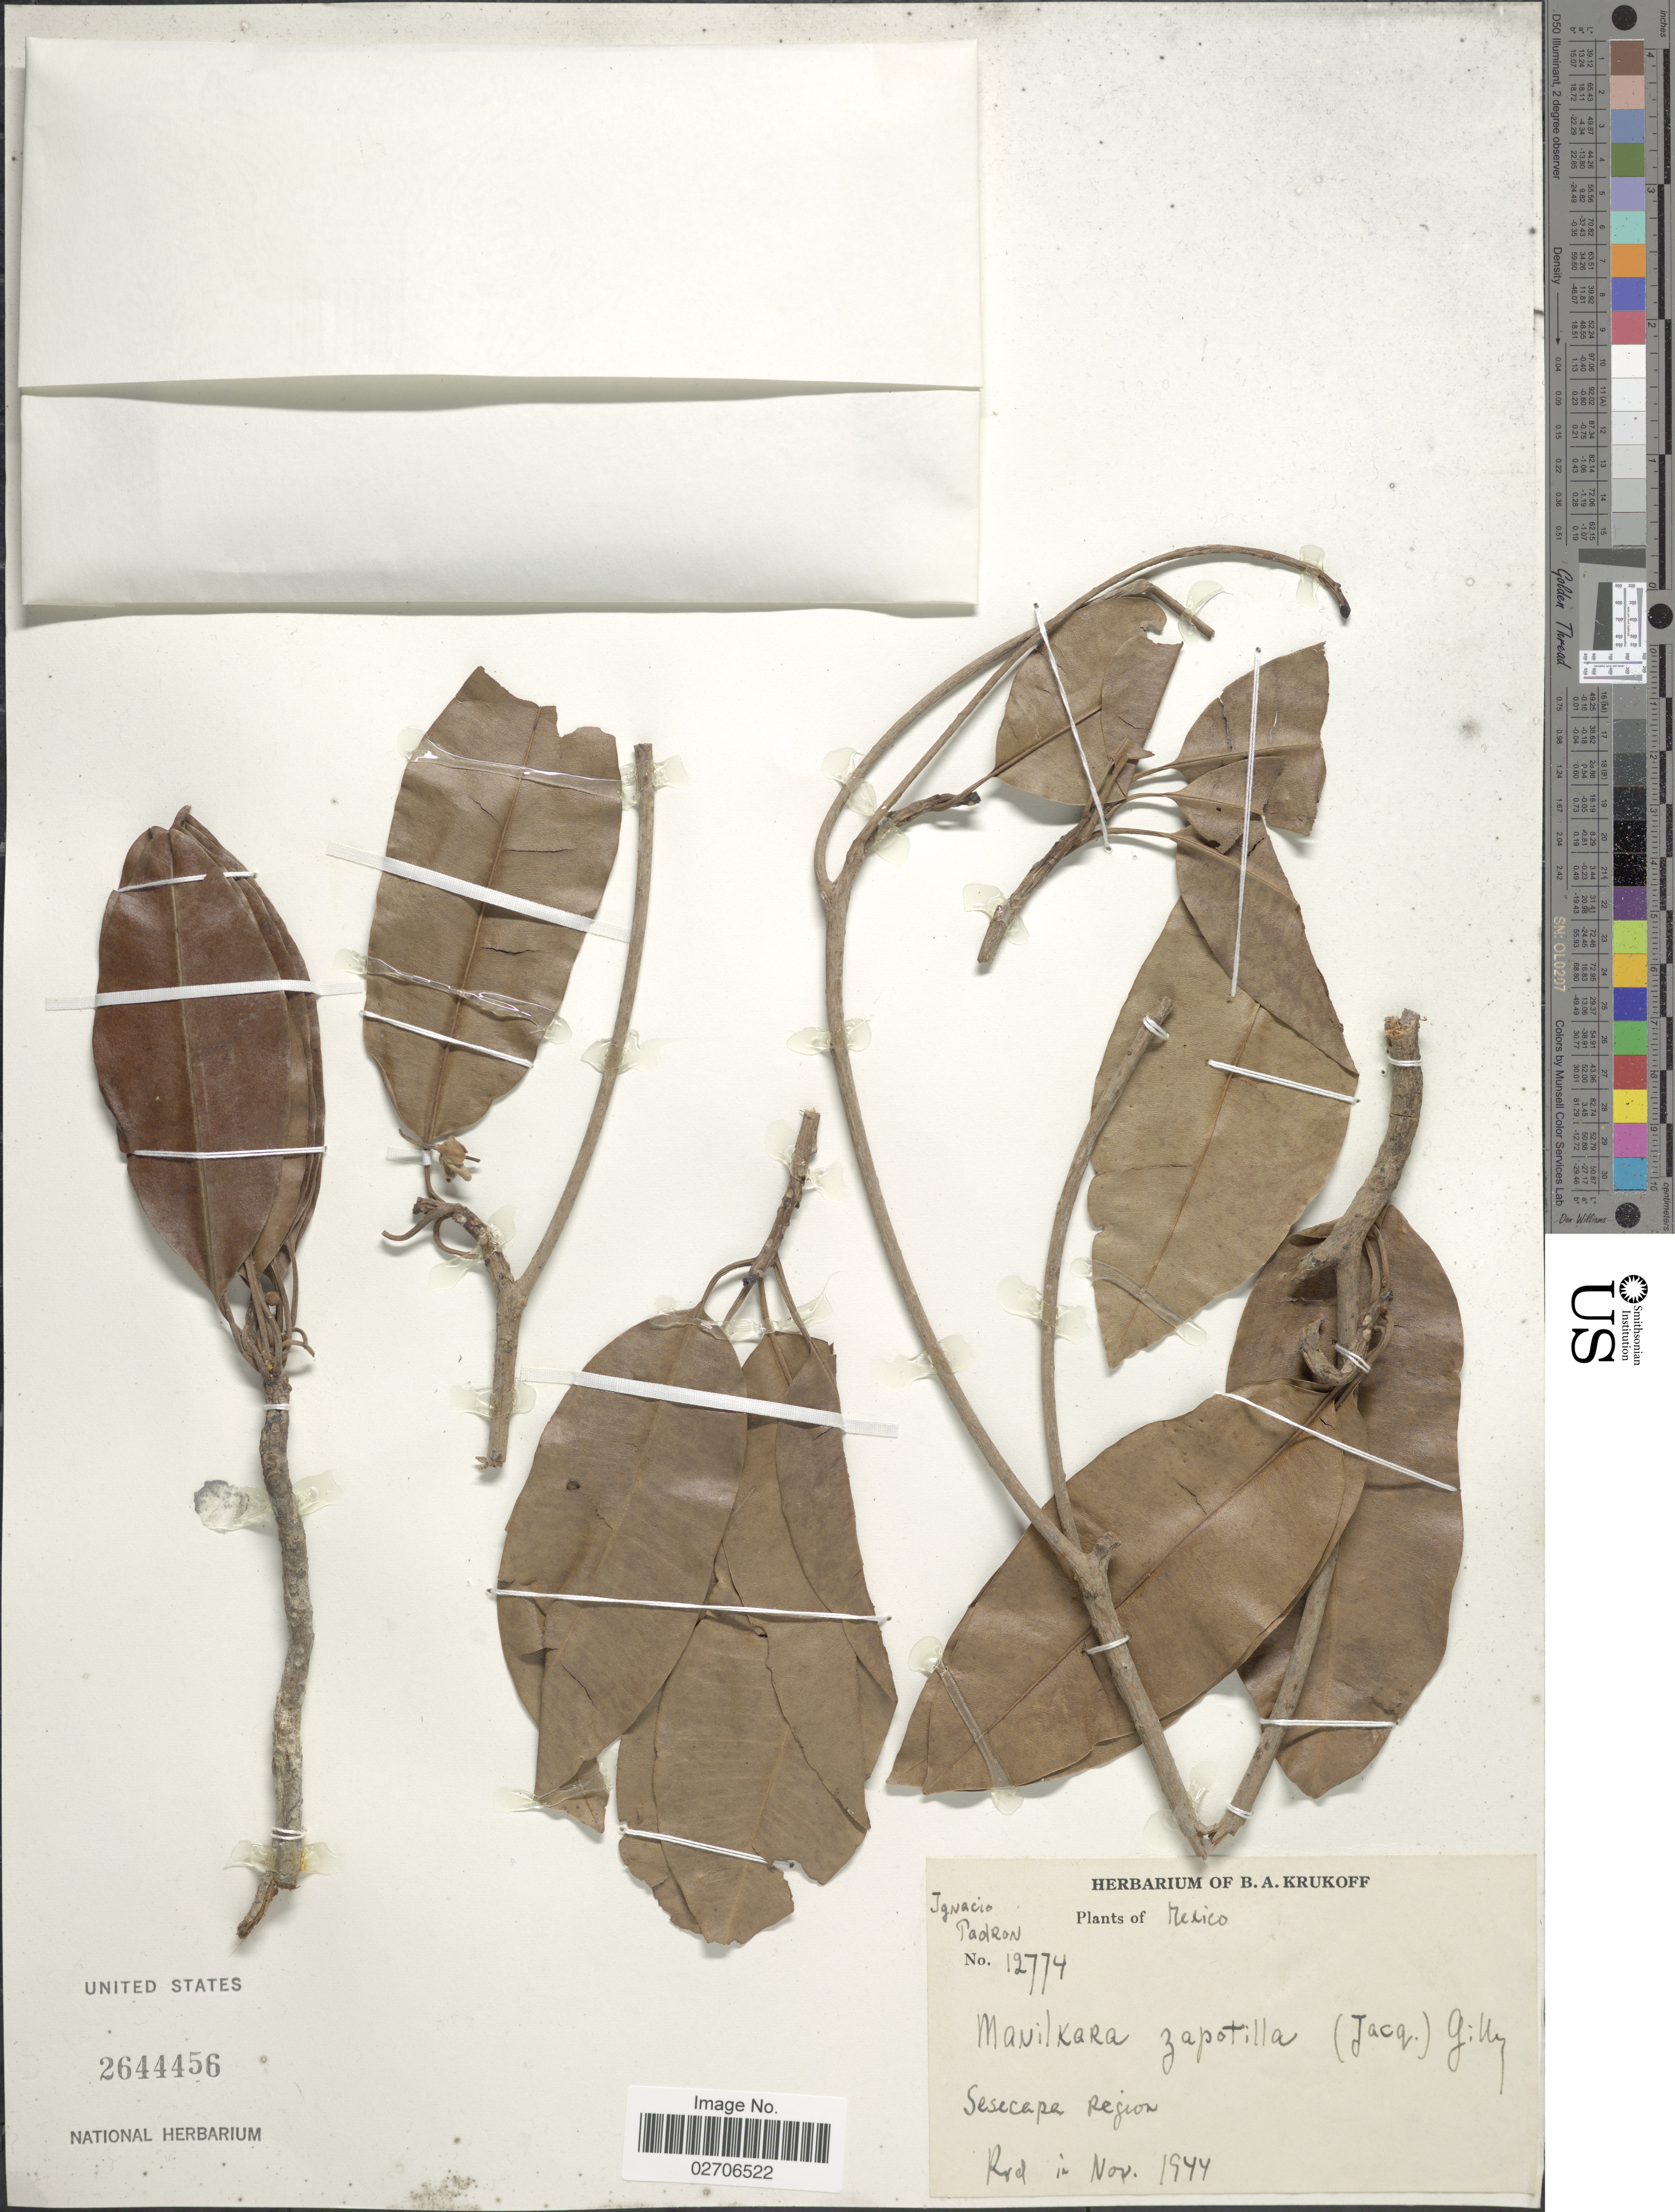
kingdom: Plantae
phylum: Tracheophyta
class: Magnoliopsida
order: Ericales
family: Sapotaceae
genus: Manilkara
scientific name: Manilkara zapota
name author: (L.) P. Royen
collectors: ex herb. B. A. Krukoff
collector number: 12774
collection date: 1944-11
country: Mexico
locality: Sesecape Region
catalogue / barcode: US 2644456